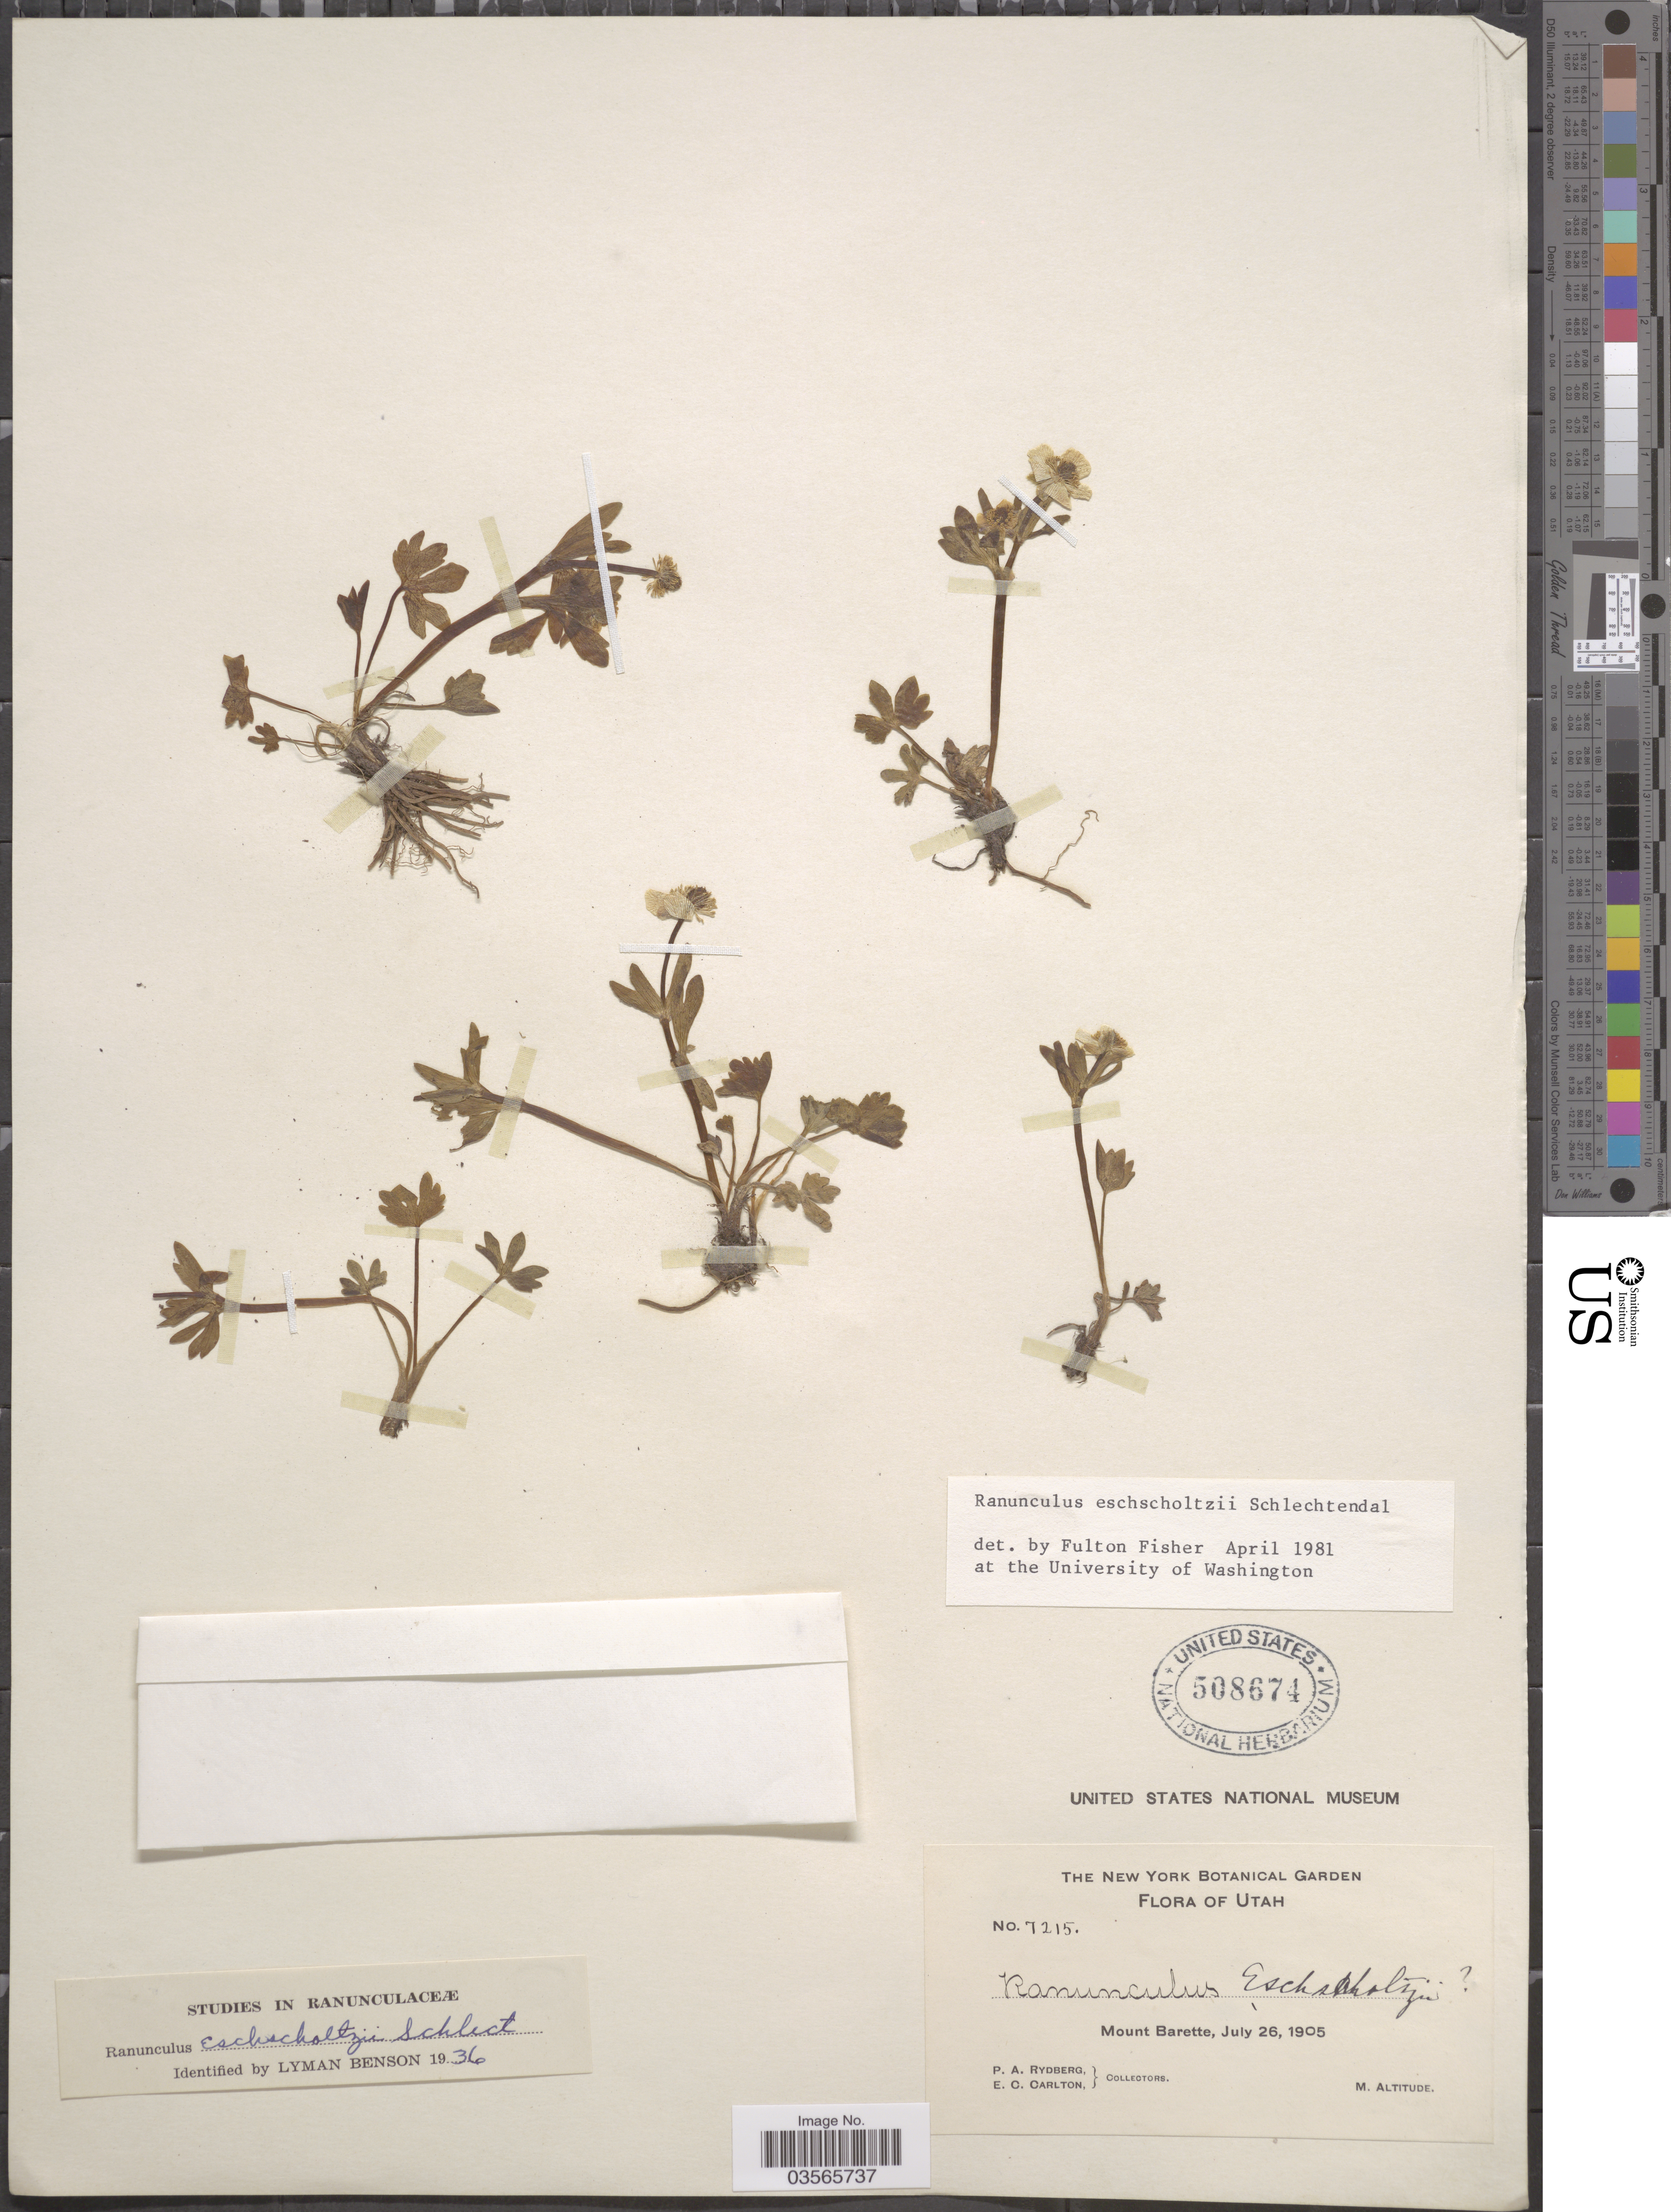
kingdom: Plantae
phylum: Tracheophyta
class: Magnoliopsida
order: Ranunculales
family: Ranunculaceae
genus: Ranunculus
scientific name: Ranunculus eschscholtzii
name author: Schltdl.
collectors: P. A. Rydberg & E. Carlton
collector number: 7215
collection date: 1905-07-26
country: United States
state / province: Utah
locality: Mount Barette.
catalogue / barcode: US 508674